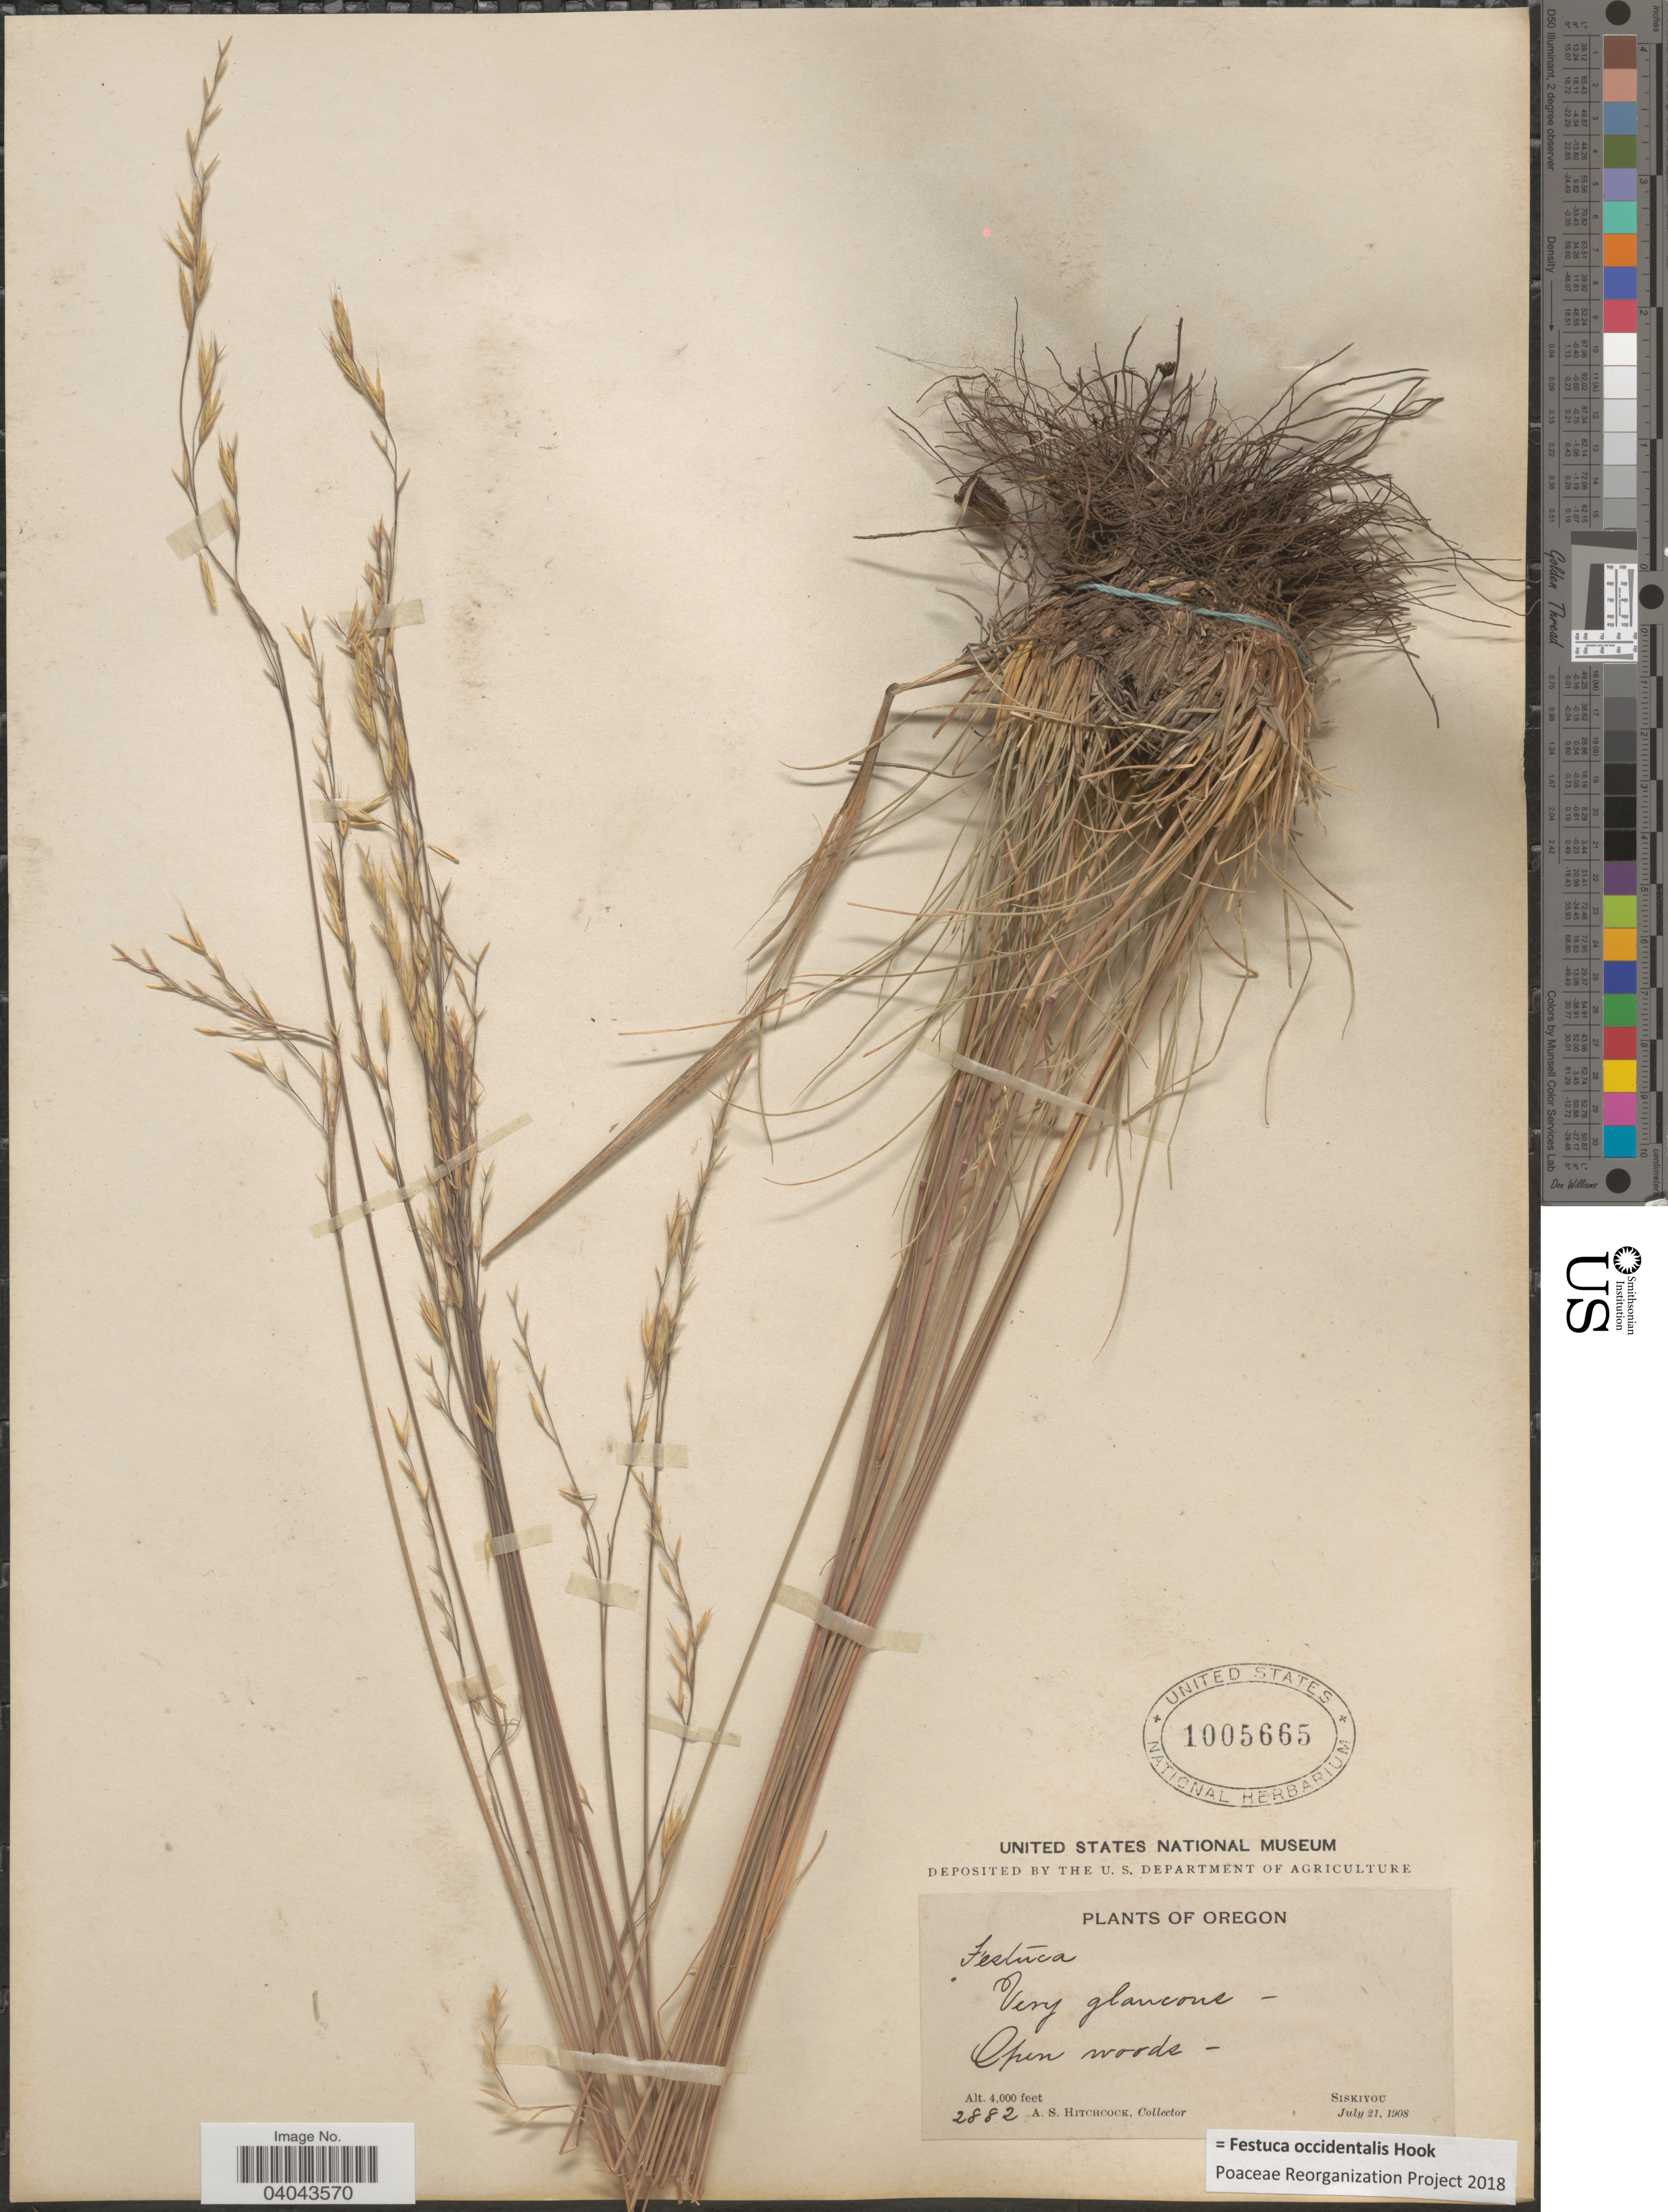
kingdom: Plantae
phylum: Tracheophyta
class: Liliopsida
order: Poales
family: Poaceae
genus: Festuca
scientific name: Festuca occidentalis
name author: Hook.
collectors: A. S. Hitchcock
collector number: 2882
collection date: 1908-07-21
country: United States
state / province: Oregon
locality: Siskiyou.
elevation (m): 1219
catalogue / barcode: US 1005665